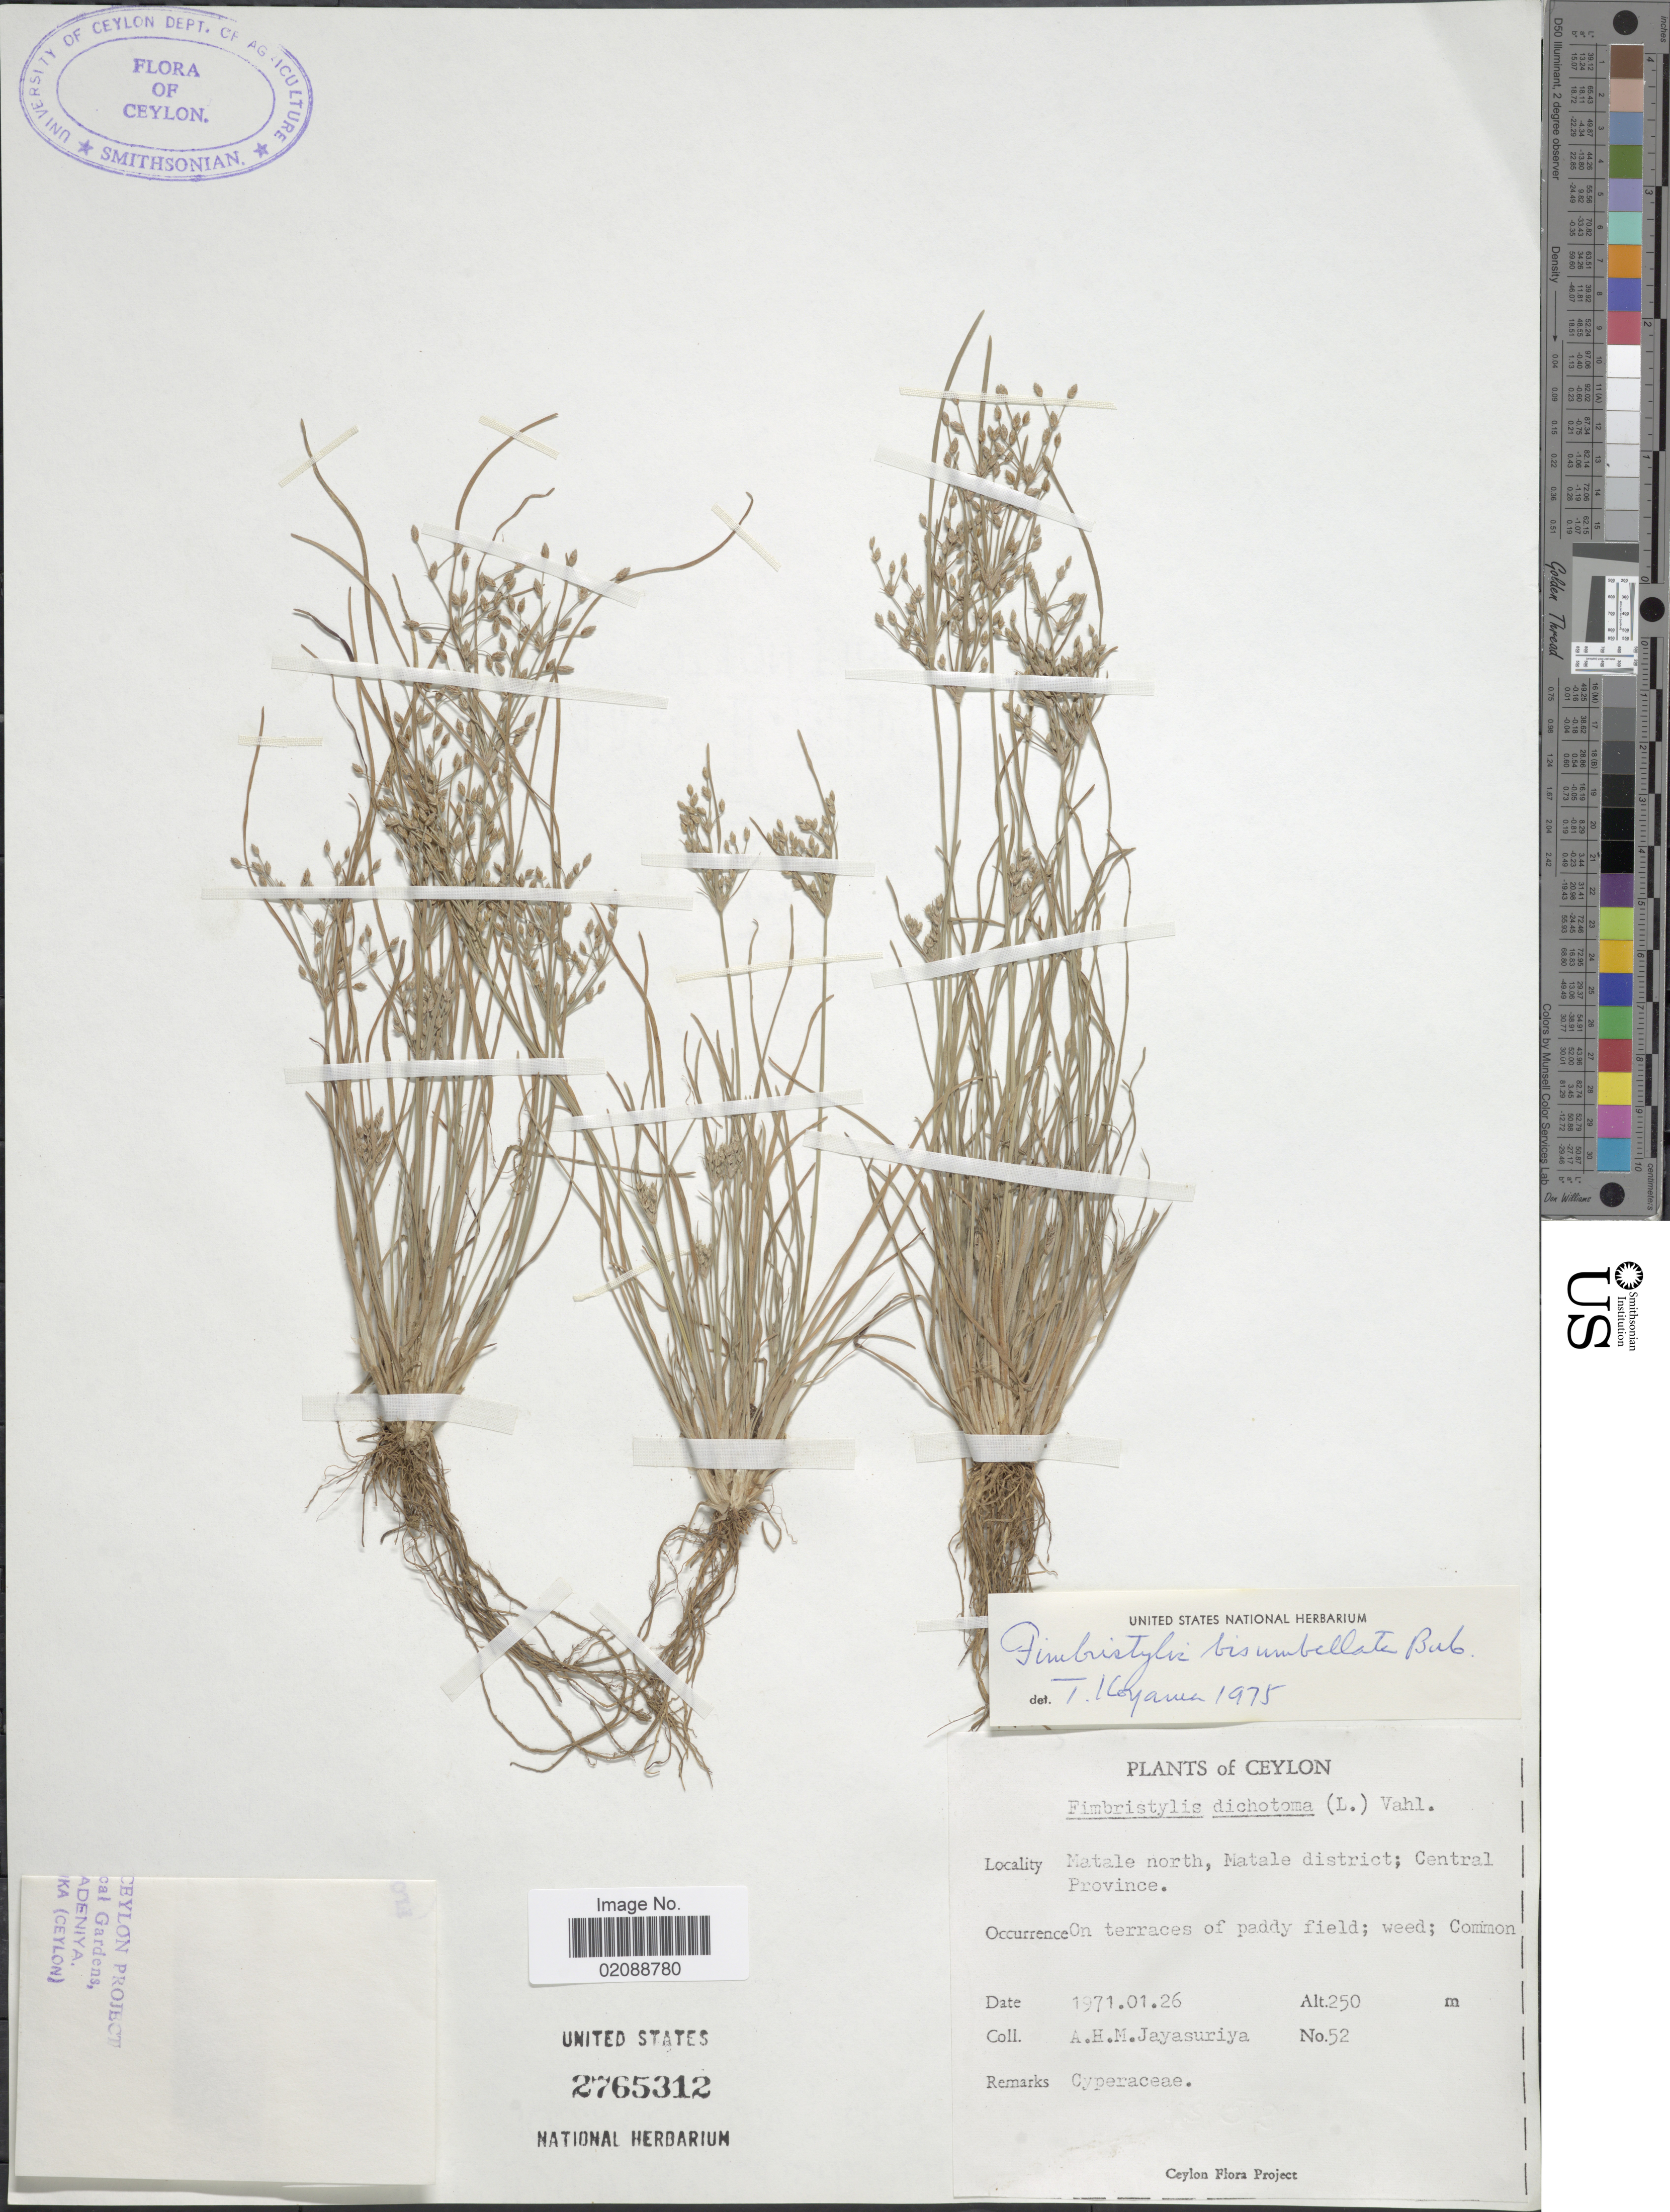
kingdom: Plantae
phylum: Tracheophyta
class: Liliopsida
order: Poales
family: Cyperaceae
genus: Fimbristylis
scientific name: Fimbristylis bisumbellata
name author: (Forssk.) Bubani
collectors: A. H. Jayasuriya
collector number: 52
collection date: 1971-01-26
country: Sri Lanka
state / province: Central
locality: Ceylon, Matale north, Matale district; Central Province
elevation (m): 250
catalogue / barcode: US 2765312